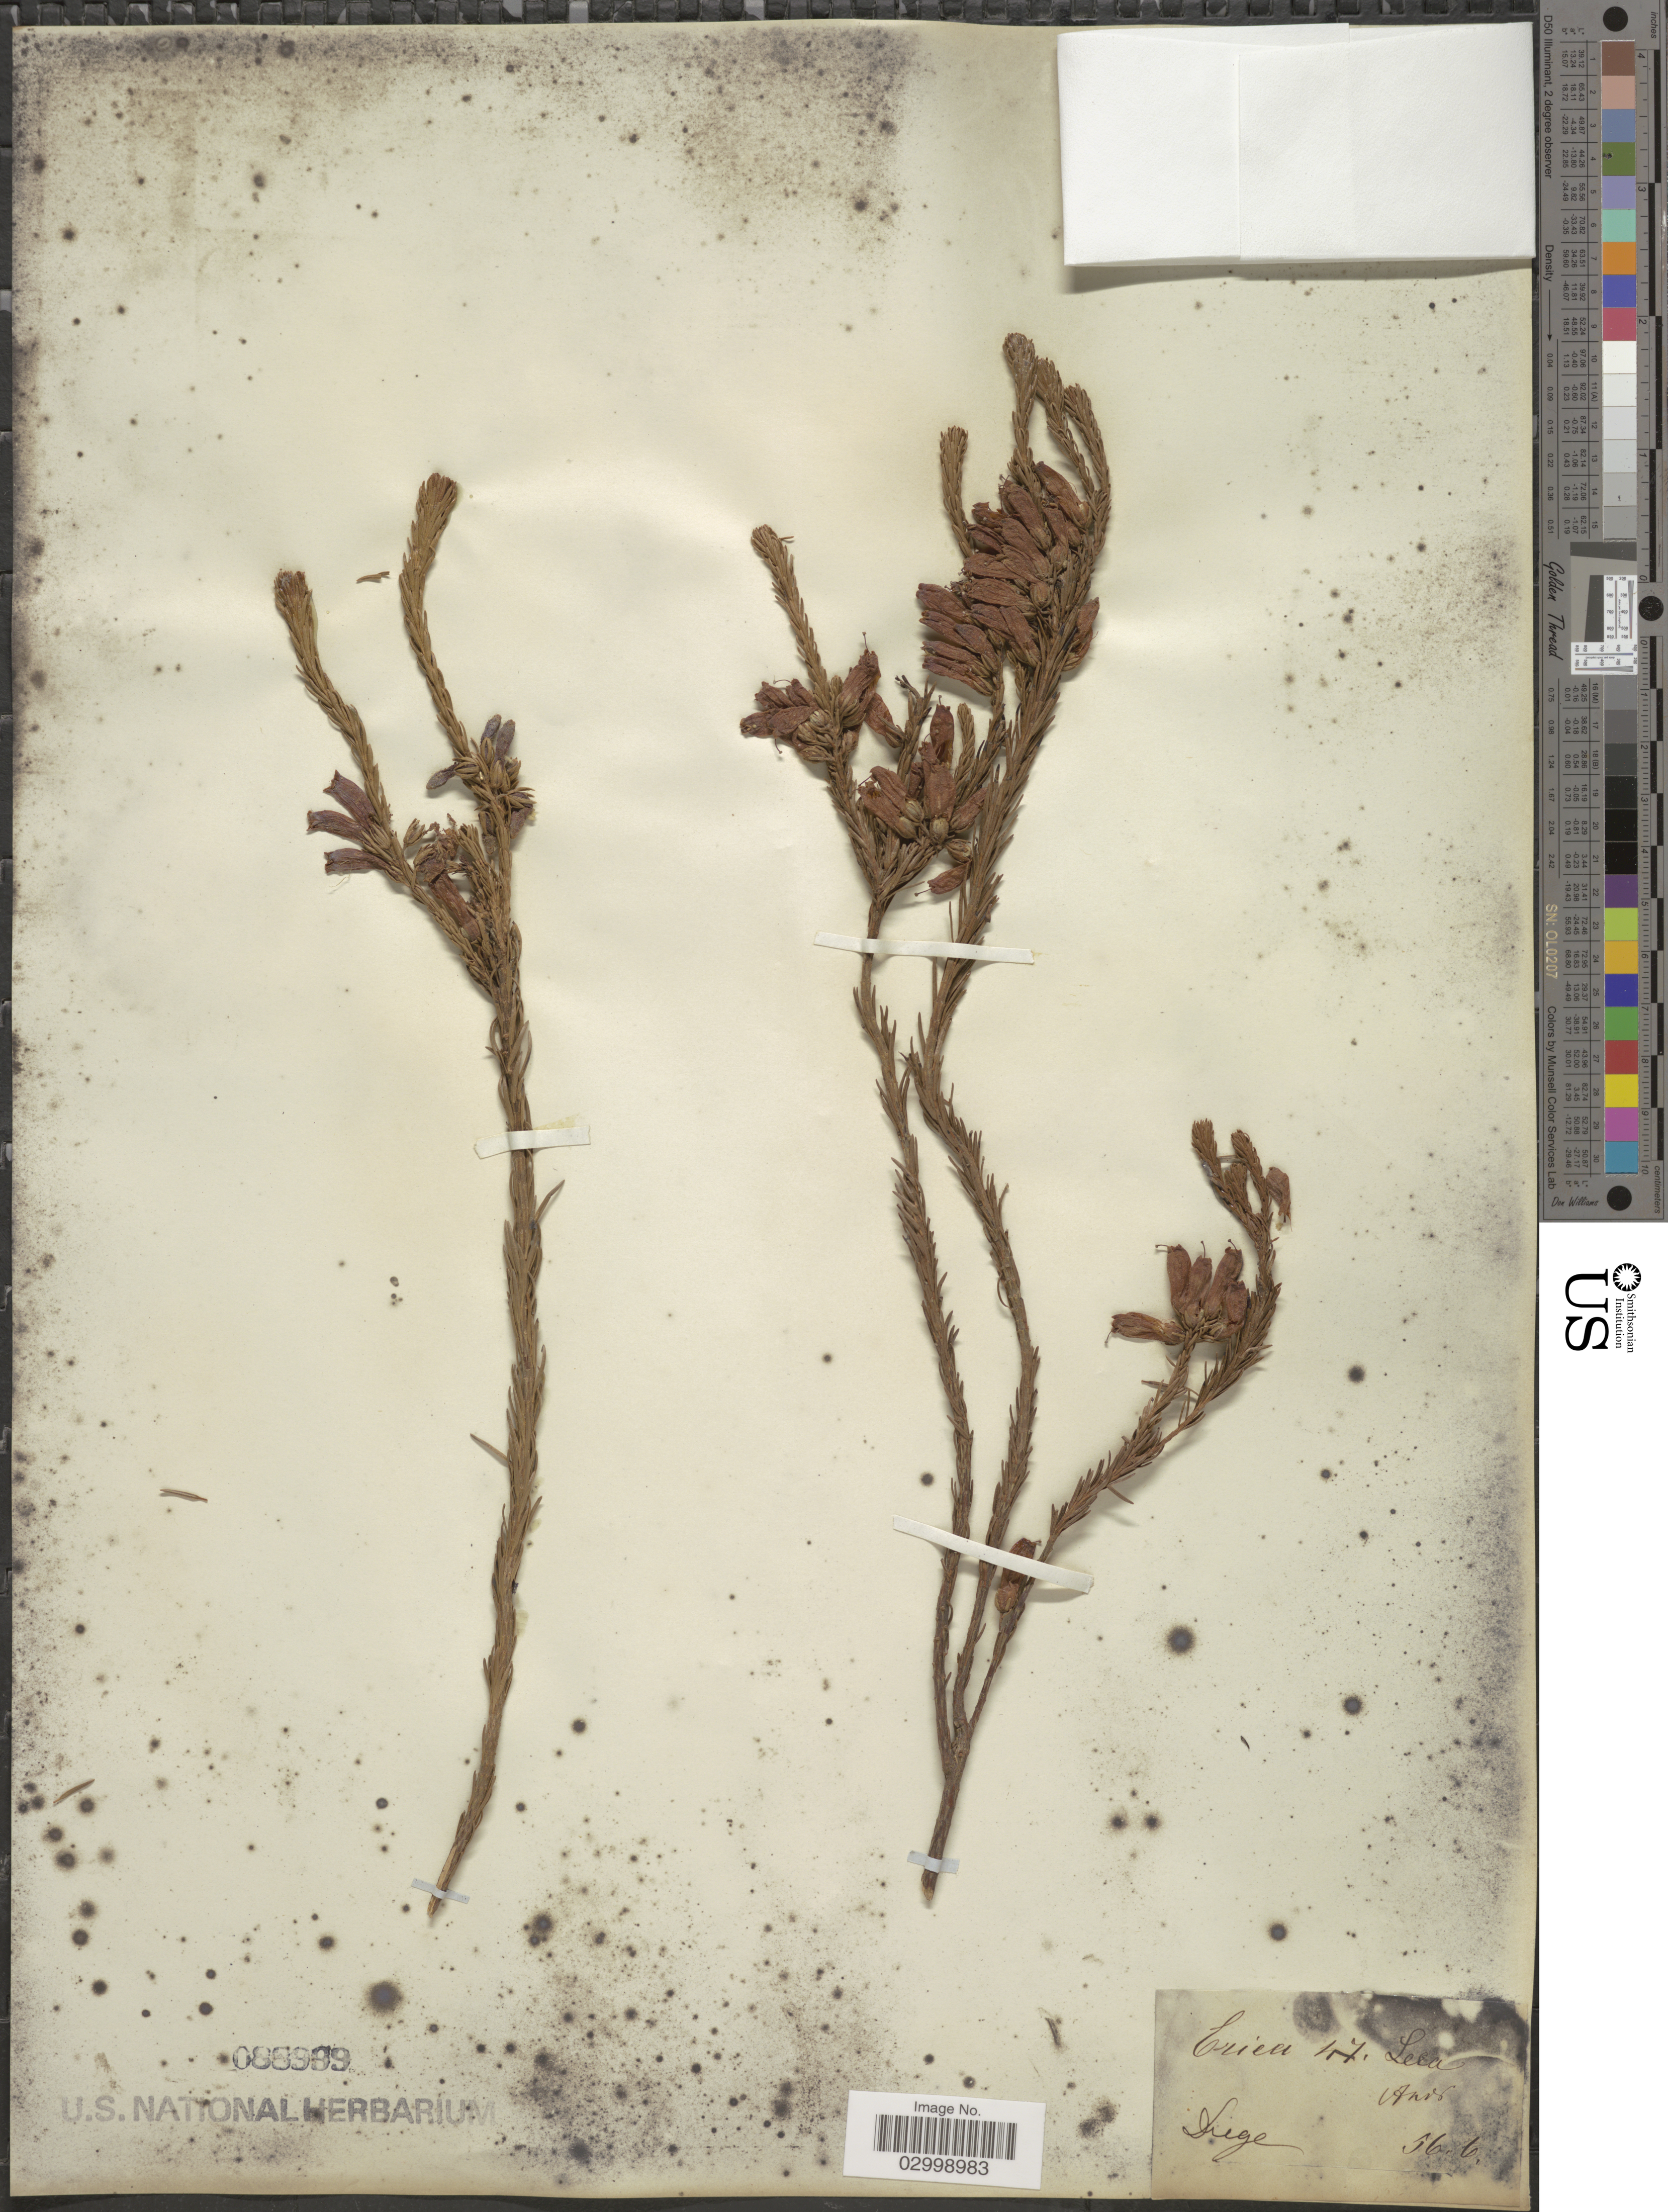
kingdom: Plantae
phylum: Tracheophyta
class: Magnoliopsida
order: Ericales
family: Ericaceae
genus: Erica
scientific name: Erica sp.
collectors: Drege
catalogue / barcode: US 88999